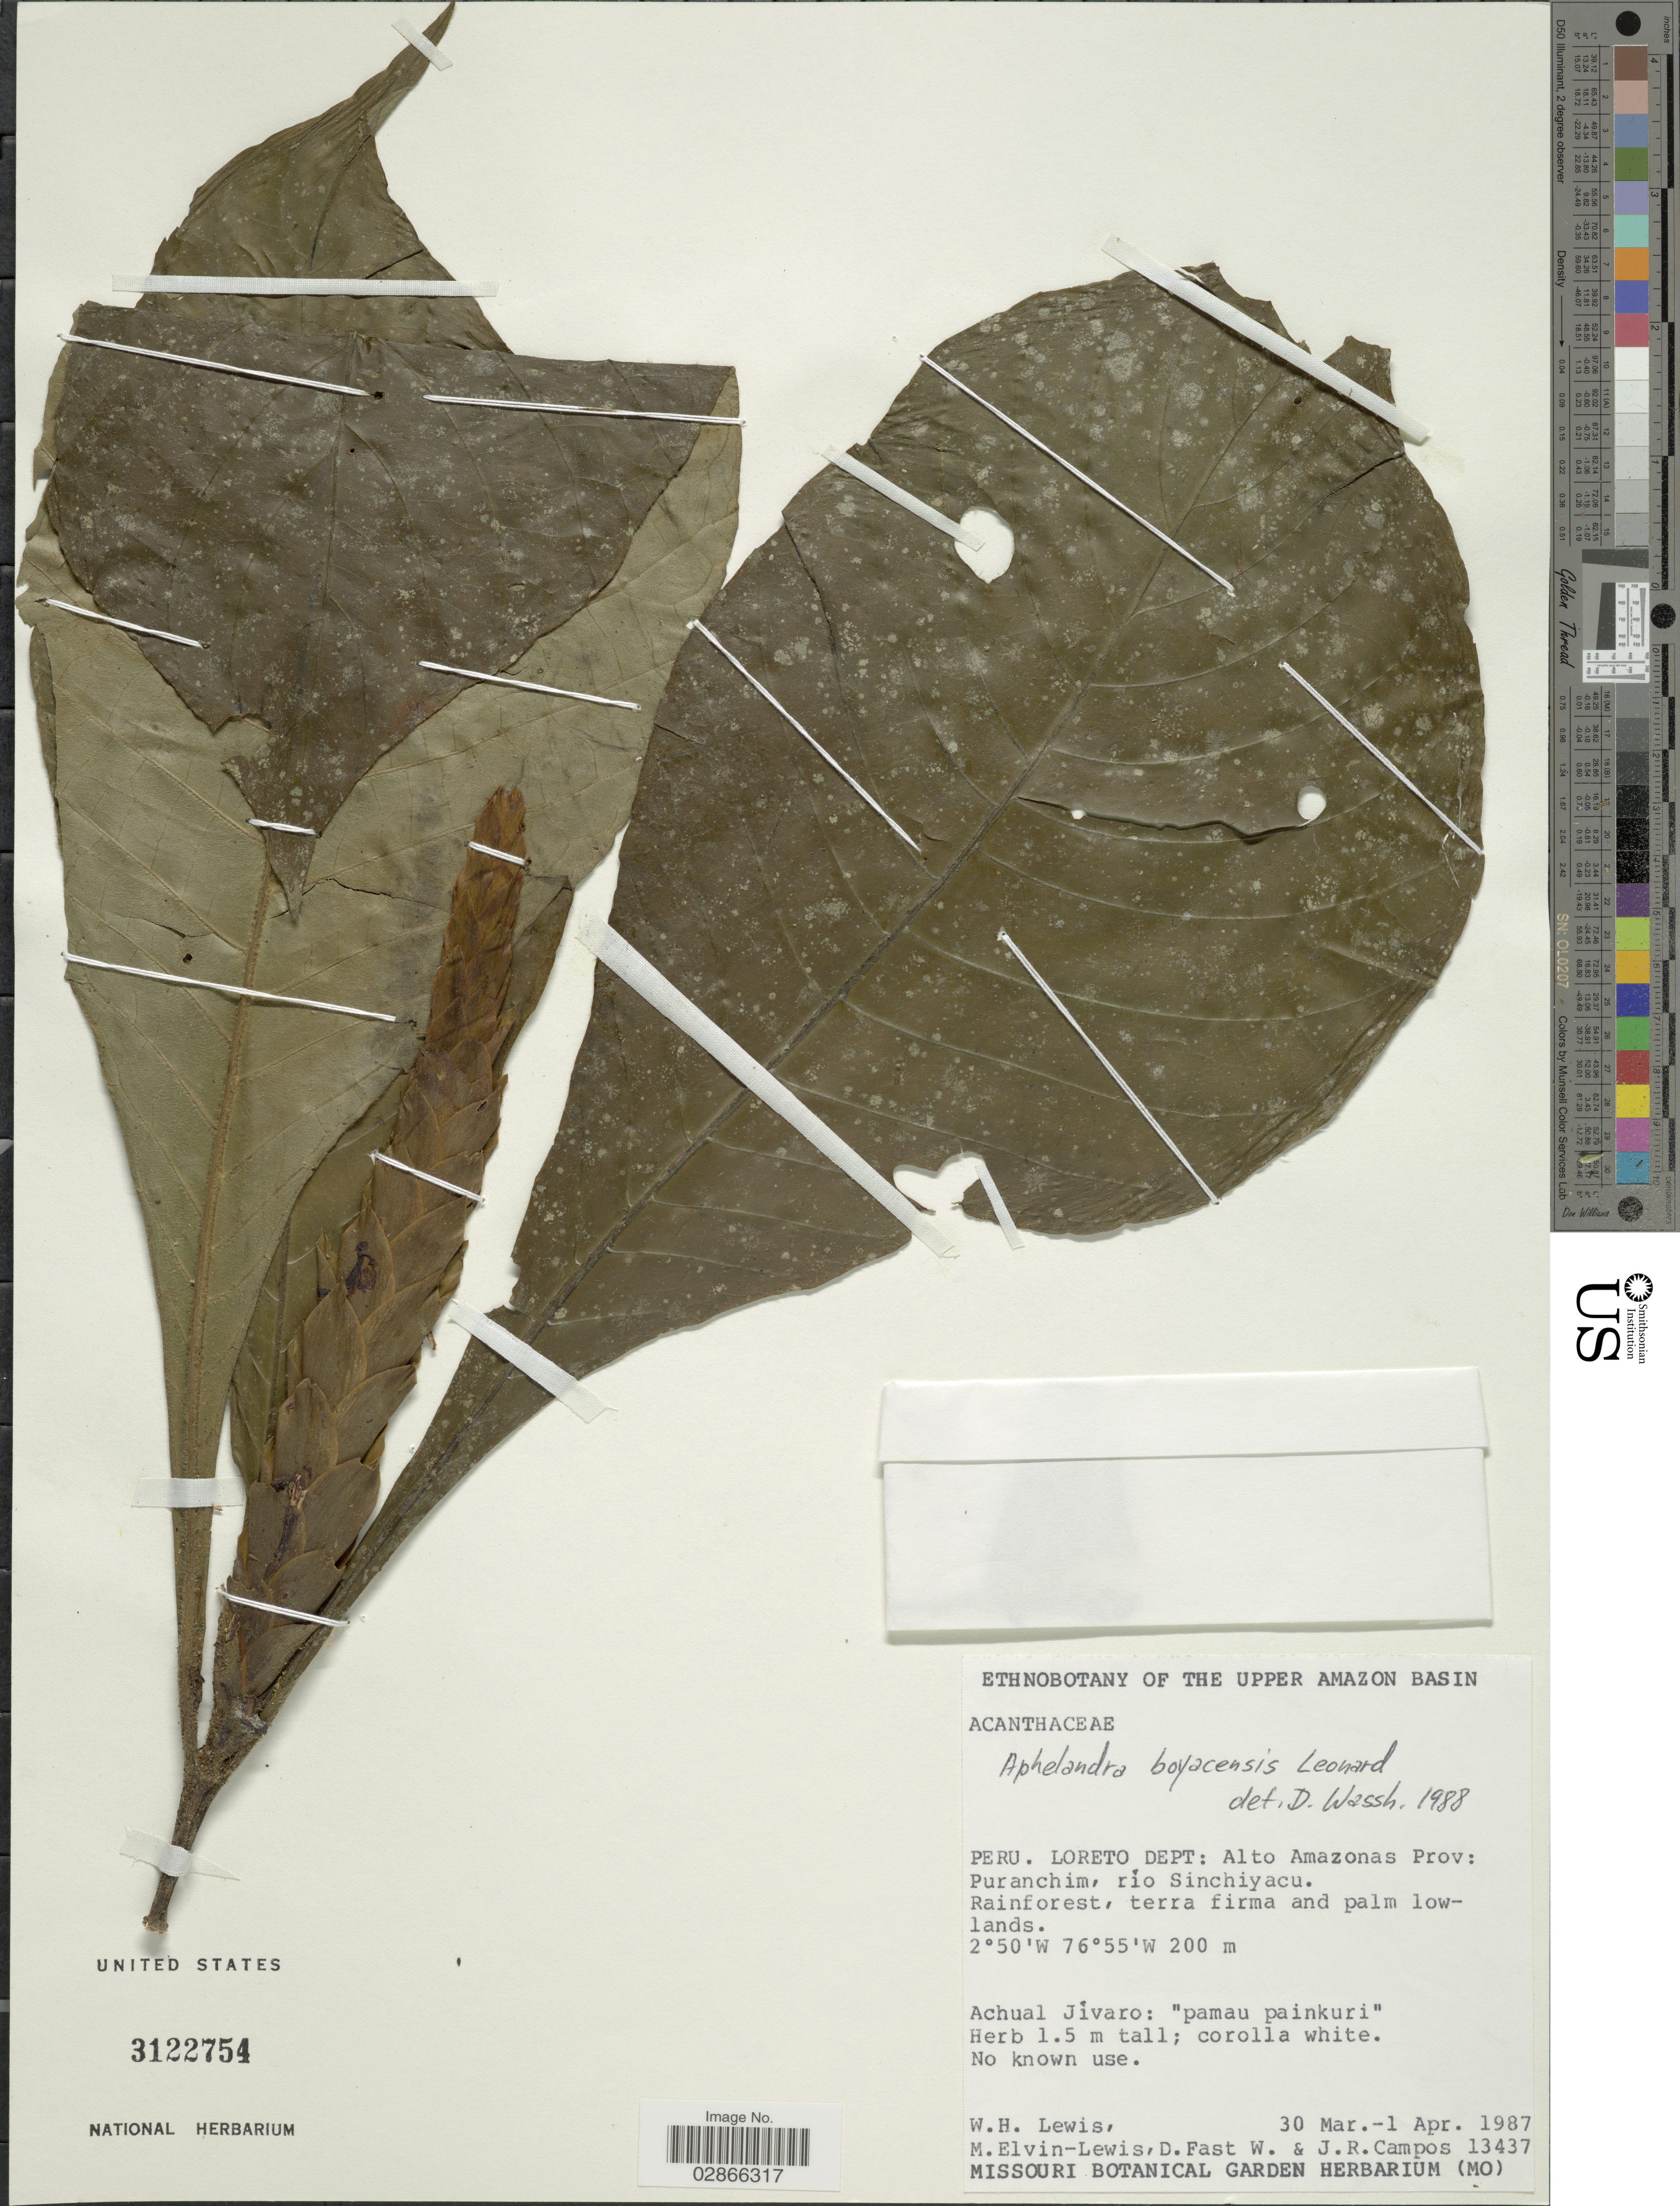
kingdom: Plantae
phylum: Tracheophyta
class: Magnoliopsida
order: Lamiales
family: Acanthaceae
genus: Aphelandra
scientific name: Aphelandra ameleta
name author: Leonard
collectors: W. H. Lewis, M. Elvin-Lewis, D. Fast & J. Campos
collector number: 13437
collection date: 1987-03-30/1987-04-01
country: Peru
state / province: Loreto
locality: Upper Amazon Basin. Loreto Dept: Alto Amazonas Prov: Puranchim, rio Sinchiyacu.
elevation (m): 200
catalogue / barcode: US 3122754